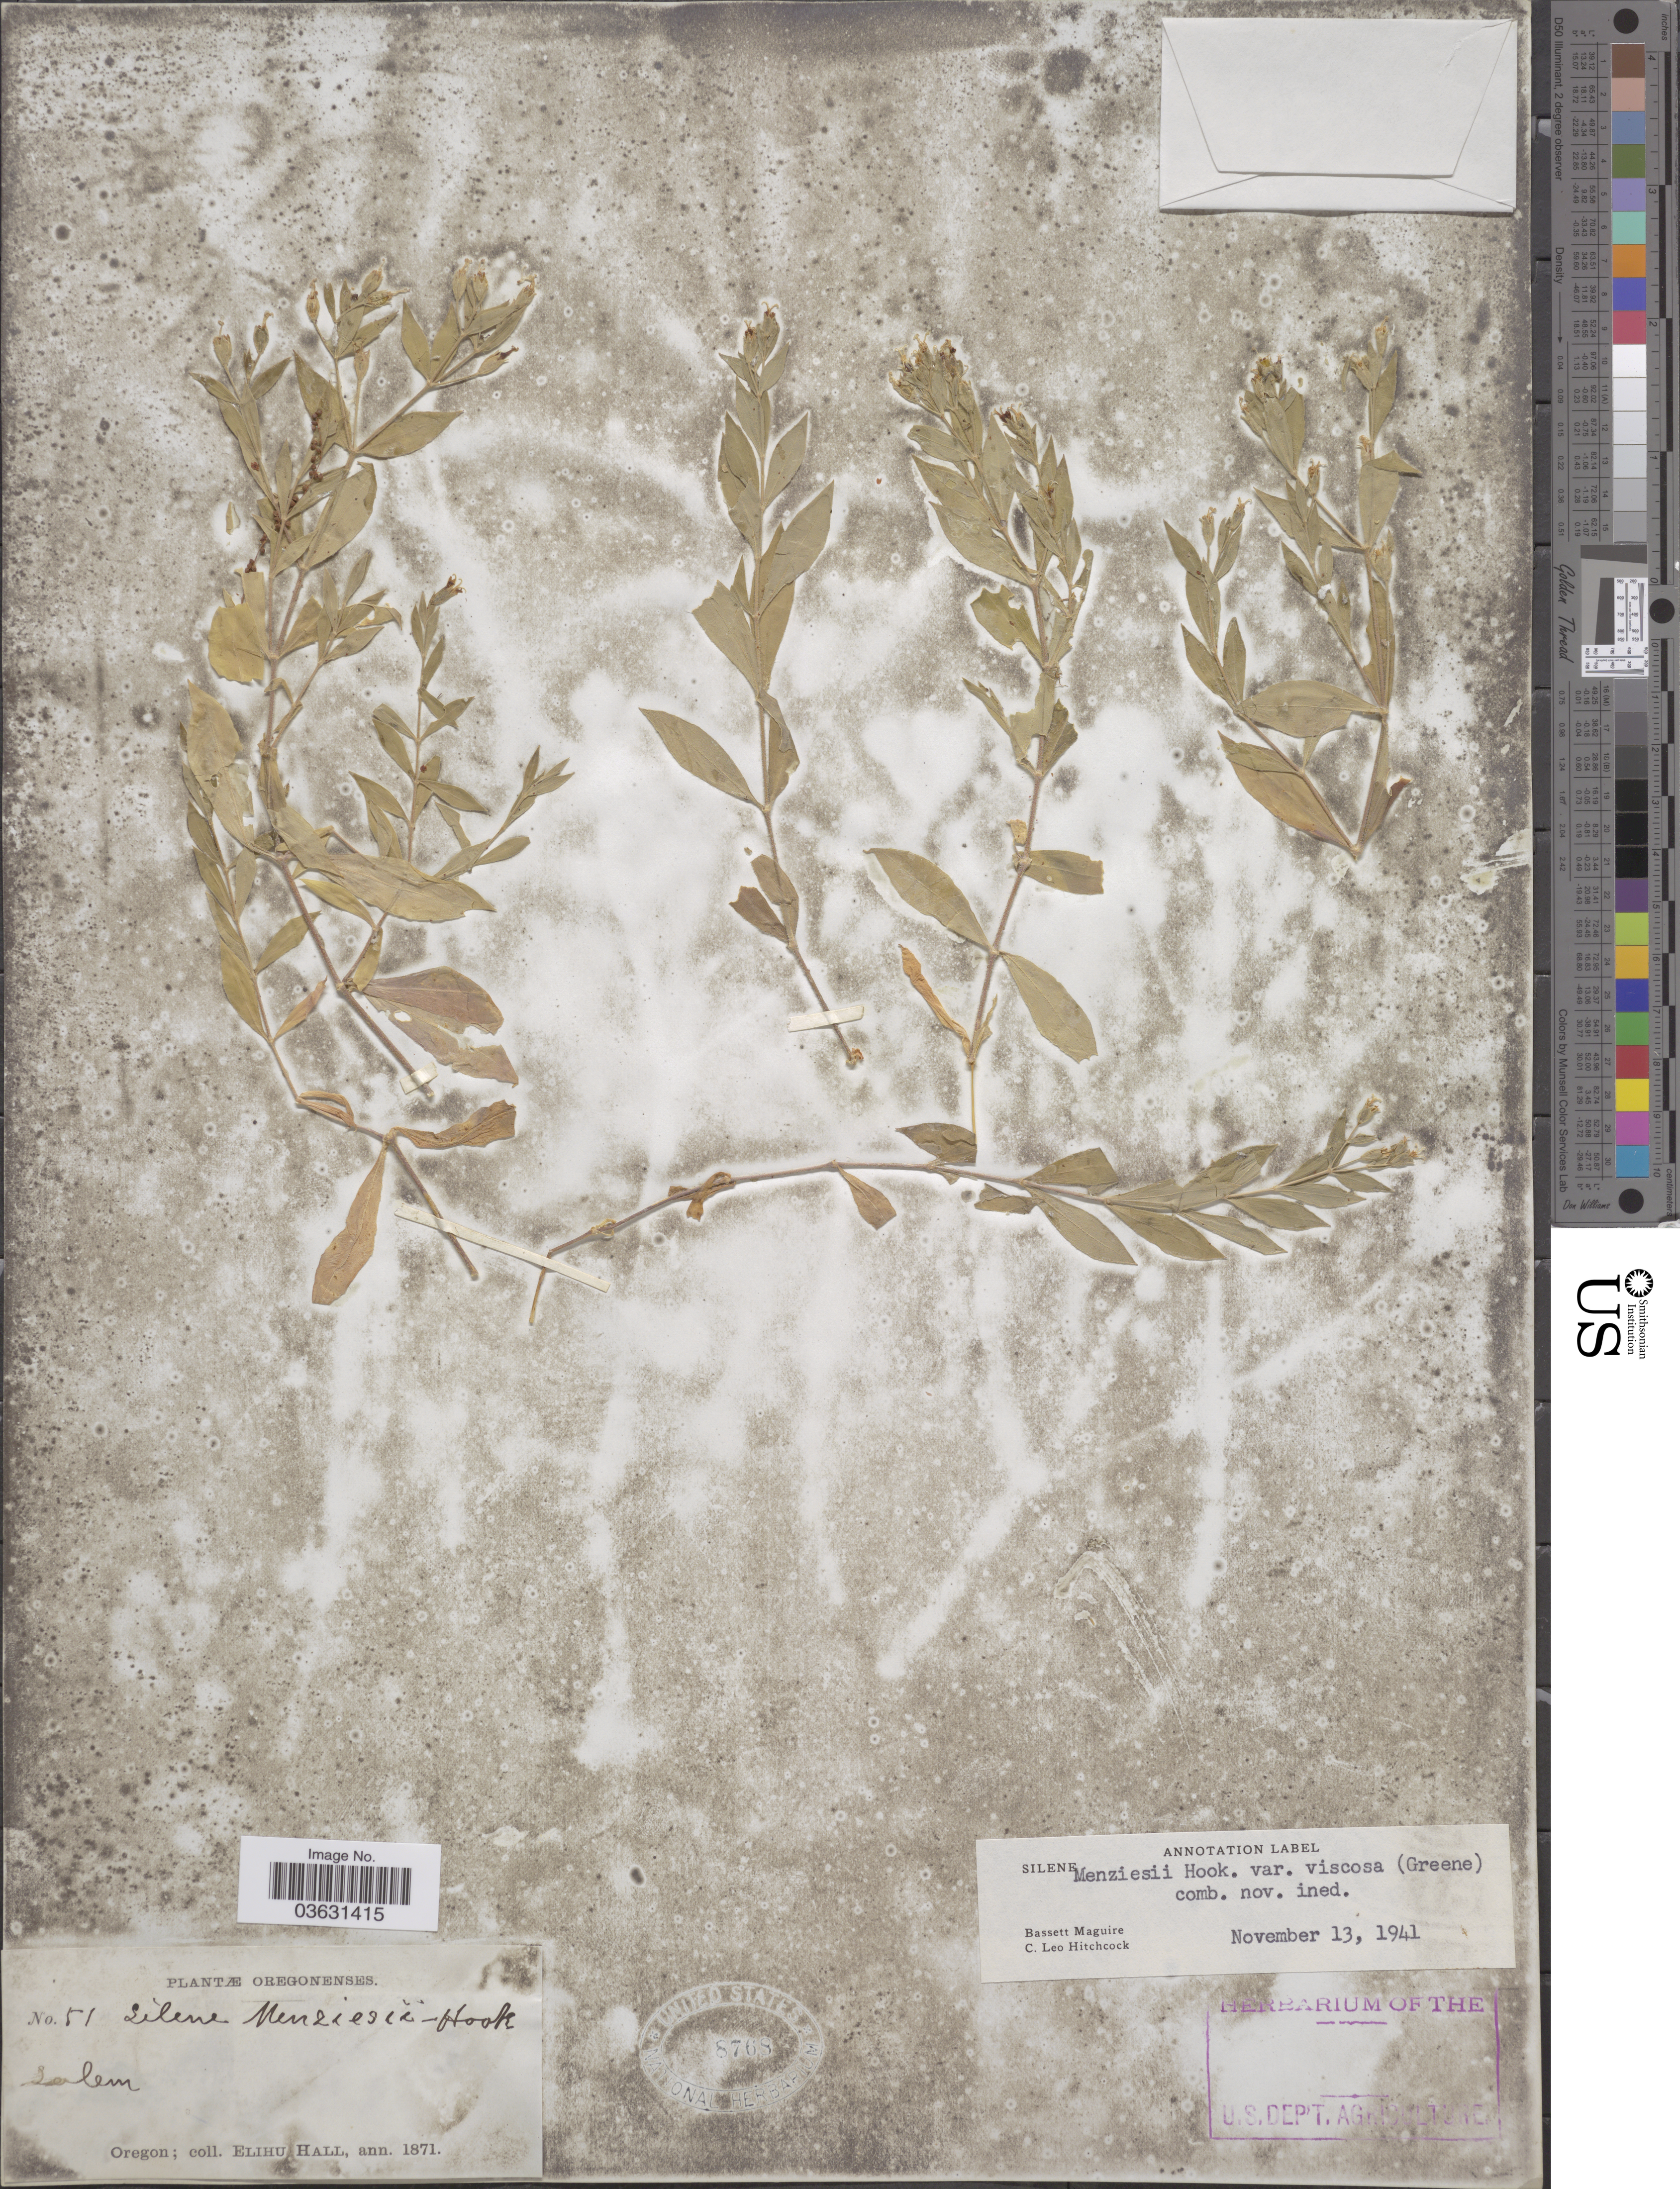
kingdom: Plantae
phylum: Tracheophyta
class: Magnoliopsida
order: Caryophyllales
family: Caryophyllaceae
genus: Silene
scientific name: Silene menziesii var. viscosa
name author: (Greene) C.L. Hitchc. & Maguire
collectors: E. Hall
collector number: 51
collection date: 1871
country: United States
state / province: Oregon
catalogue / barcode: US 8768